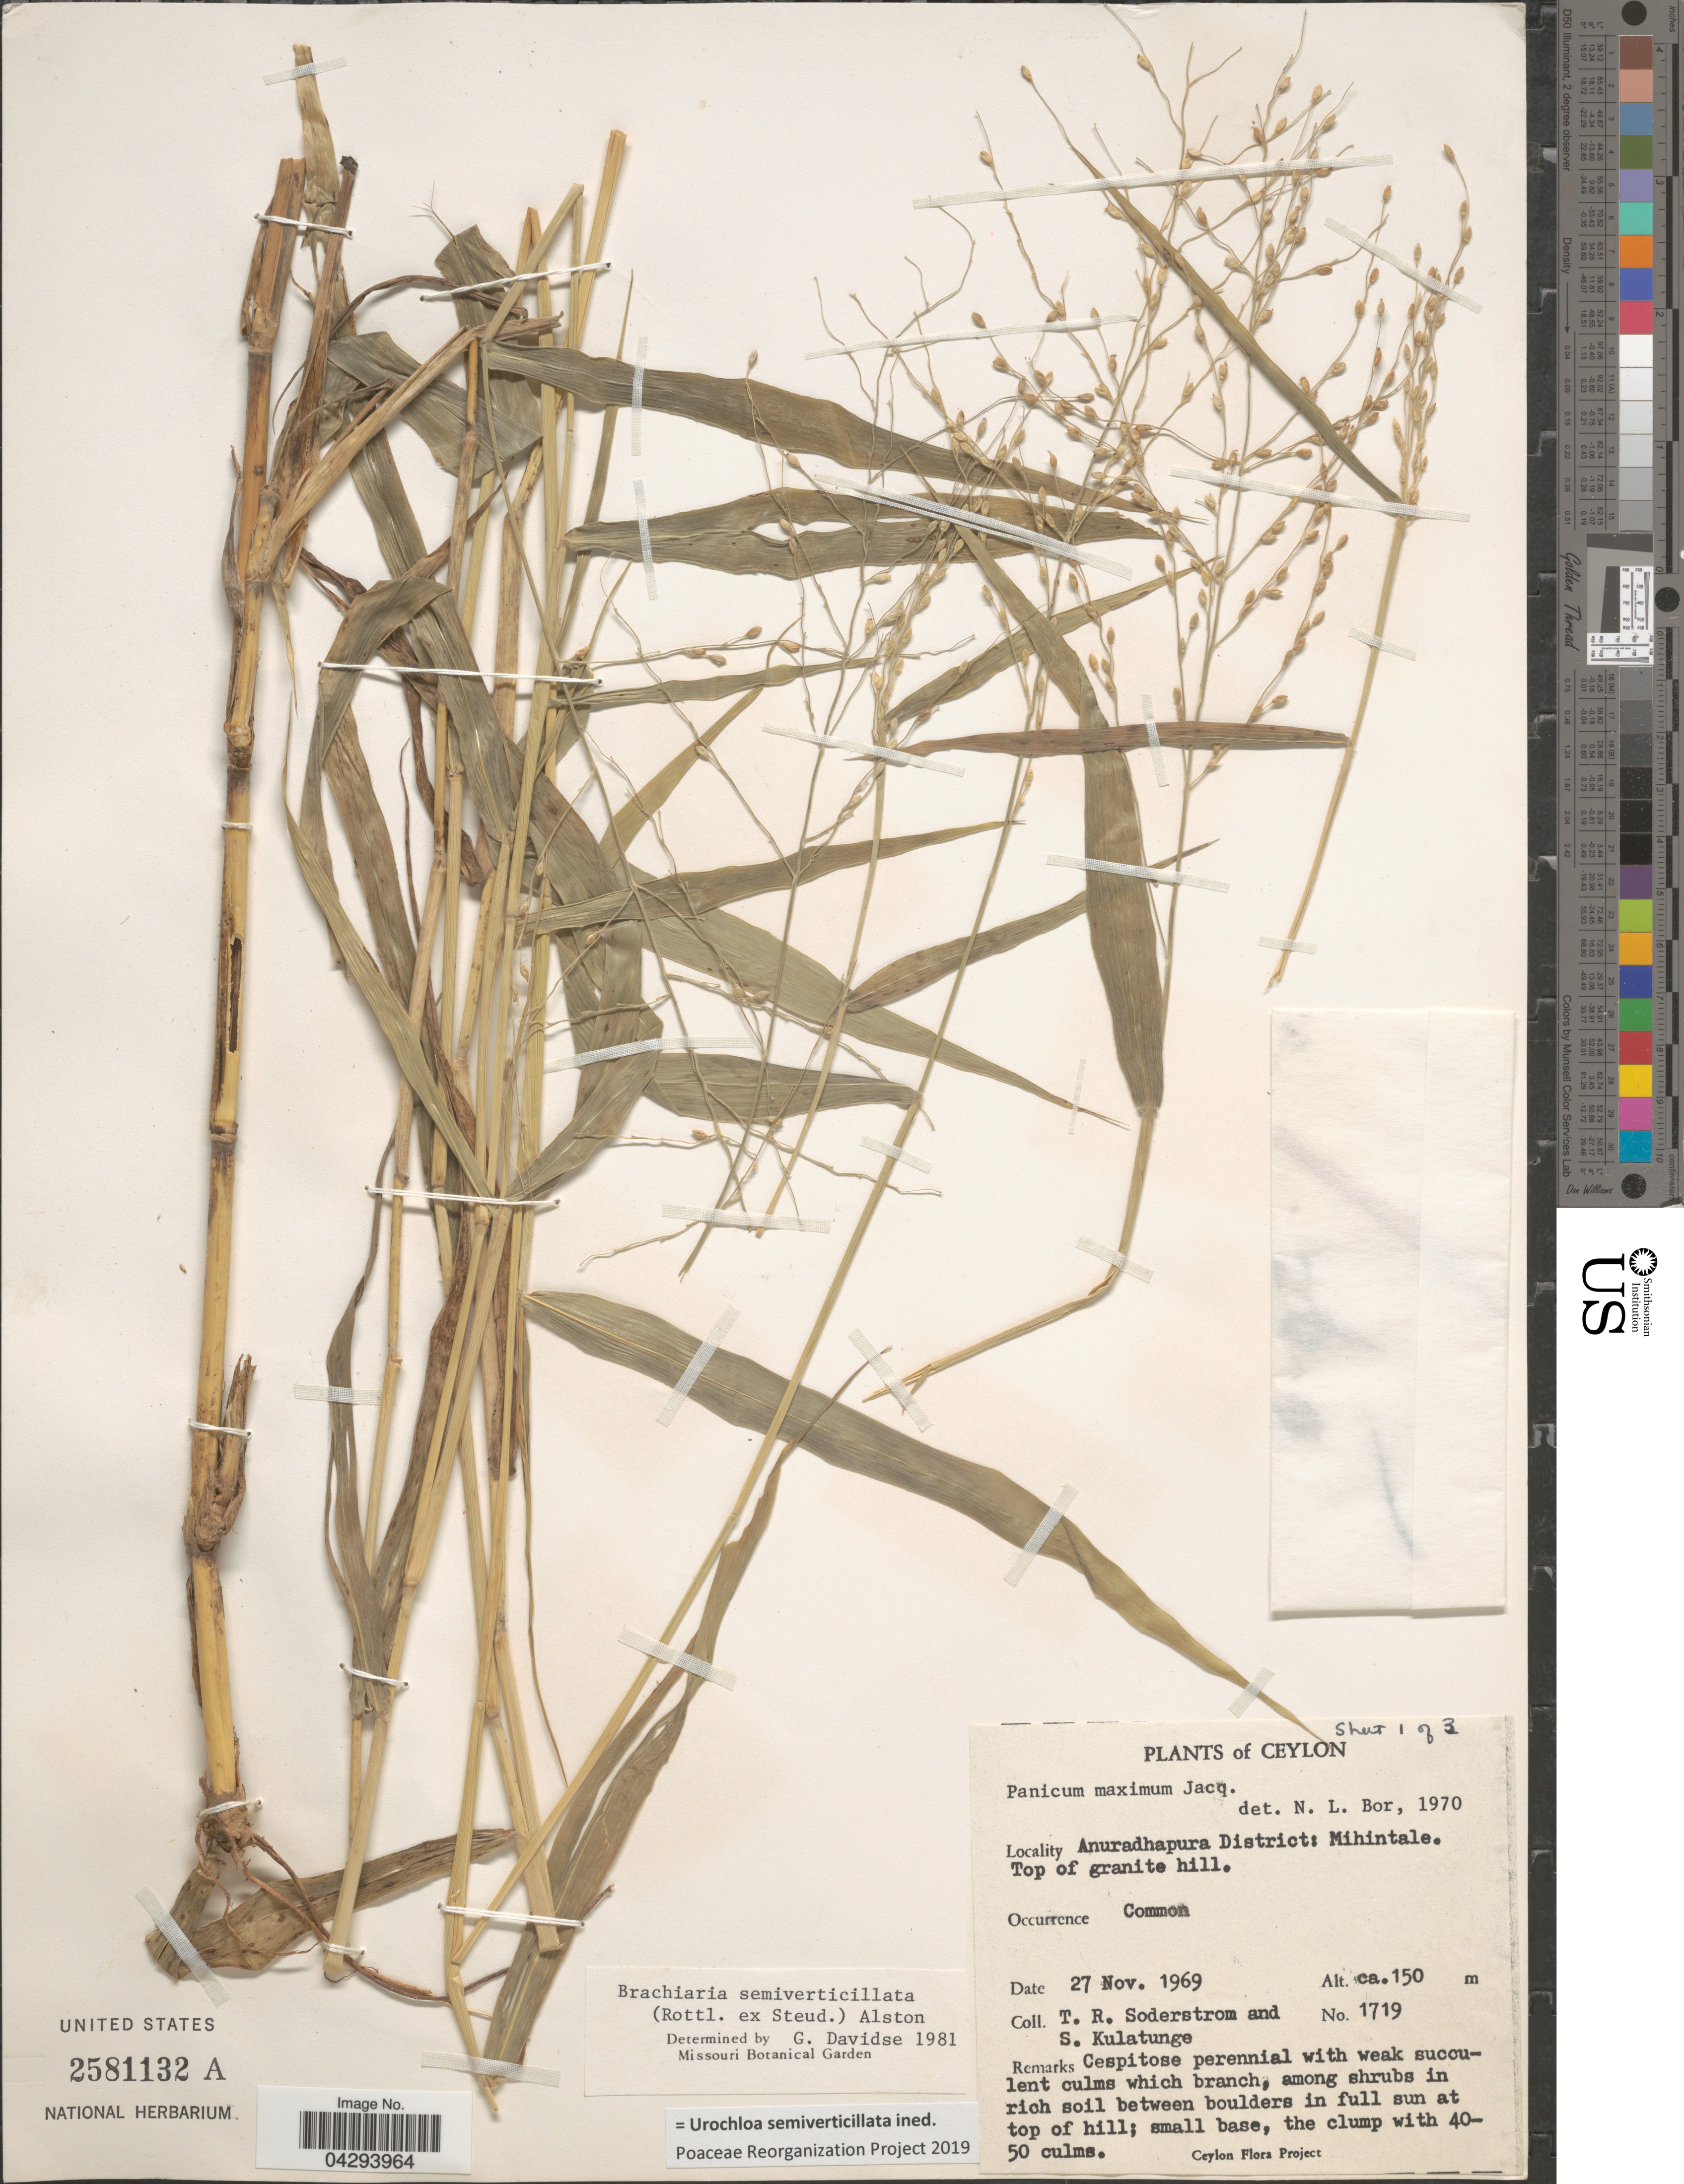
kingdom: Plantae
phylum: Tracheophyta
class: Liliopsida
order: Poales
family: Poaceae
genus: Urochloa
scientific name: Urochloa semiverticillata ined.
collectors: T. R. Soderstrom & S. Kulatunge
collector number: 1719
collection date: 1969-11-27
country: Sri Lanka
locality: Ceylon. Anuradhapura District: Mihintale. Top of granite hill.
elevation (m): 150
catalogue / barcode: US 2581132A